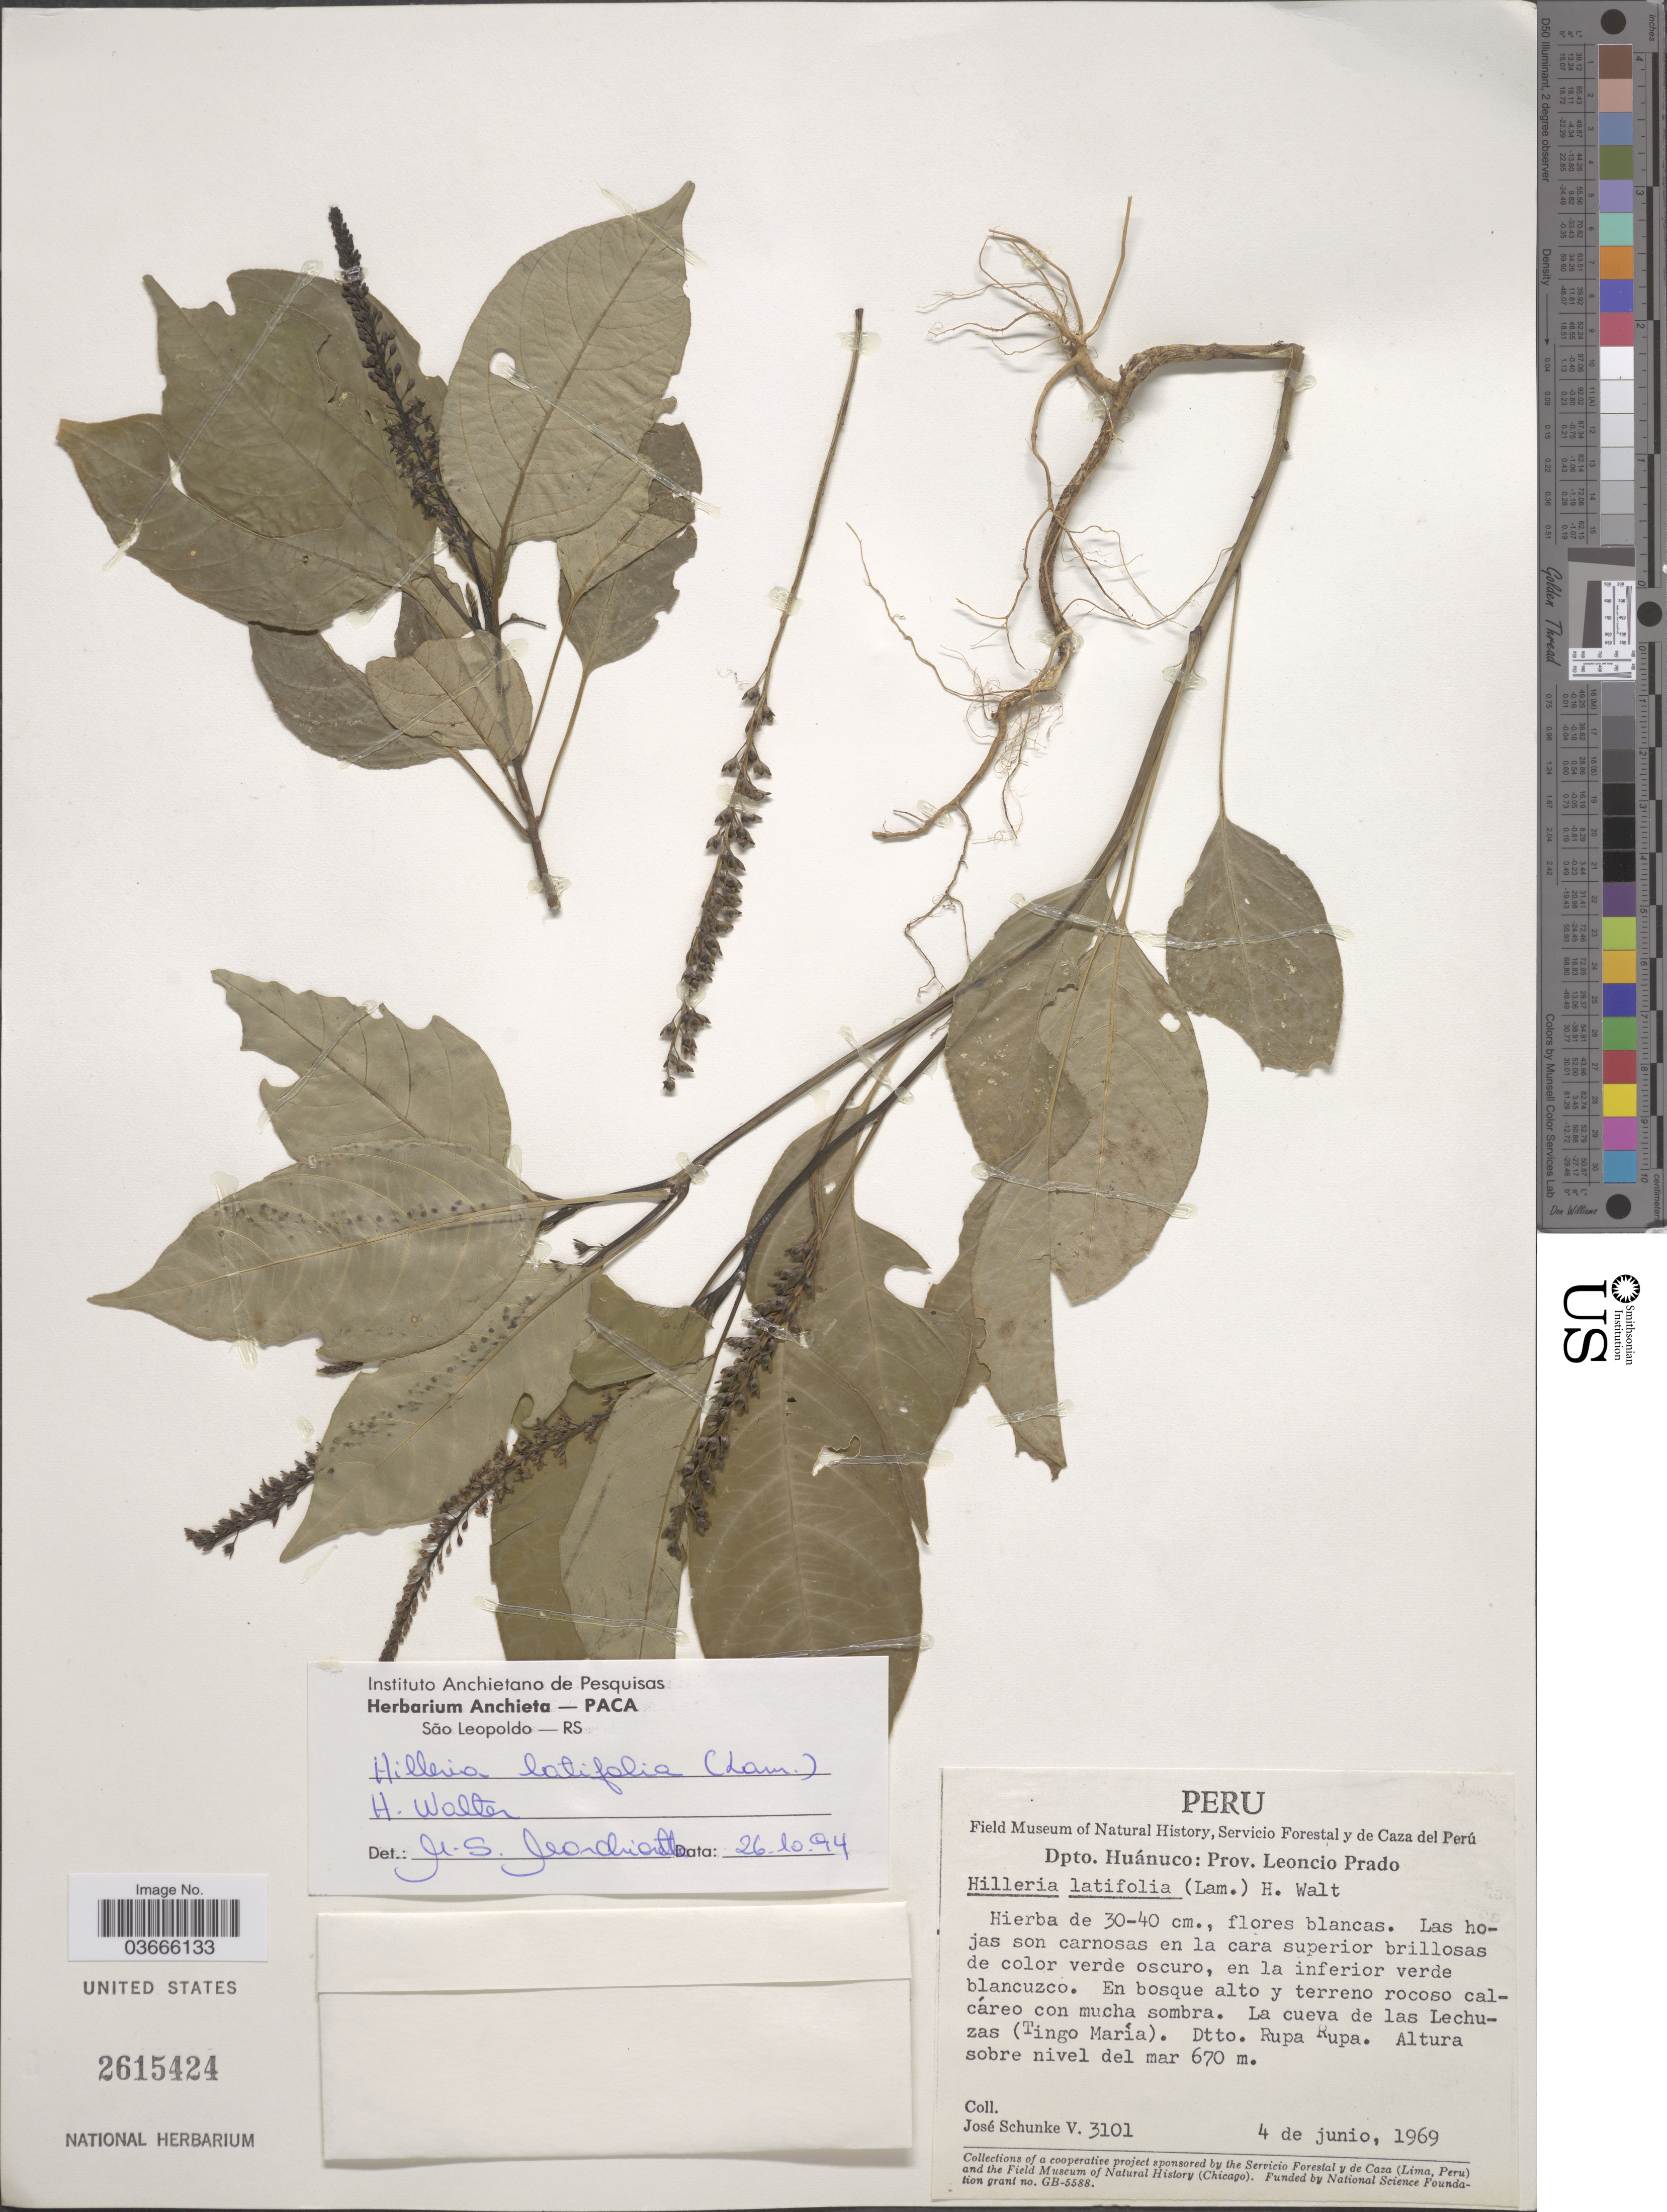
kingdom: Plantae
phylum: Tracheophyta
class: Magnoliopsida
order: Caryophyllales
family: Phytolaccaceae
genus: Hilleria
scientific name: Hilleria latifolia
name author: (Lam.) H. Walter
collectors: J. Schunke Vigo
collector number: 3101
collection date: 1969-06-04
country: Peru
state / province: Huánuco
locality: Dpto. Huánuco: Prov. Leoncio Prado. La cueva de las Lechuzas (Tingo María). Dtto. Rupa Rupa.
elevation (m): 670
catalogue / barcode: US 2615424